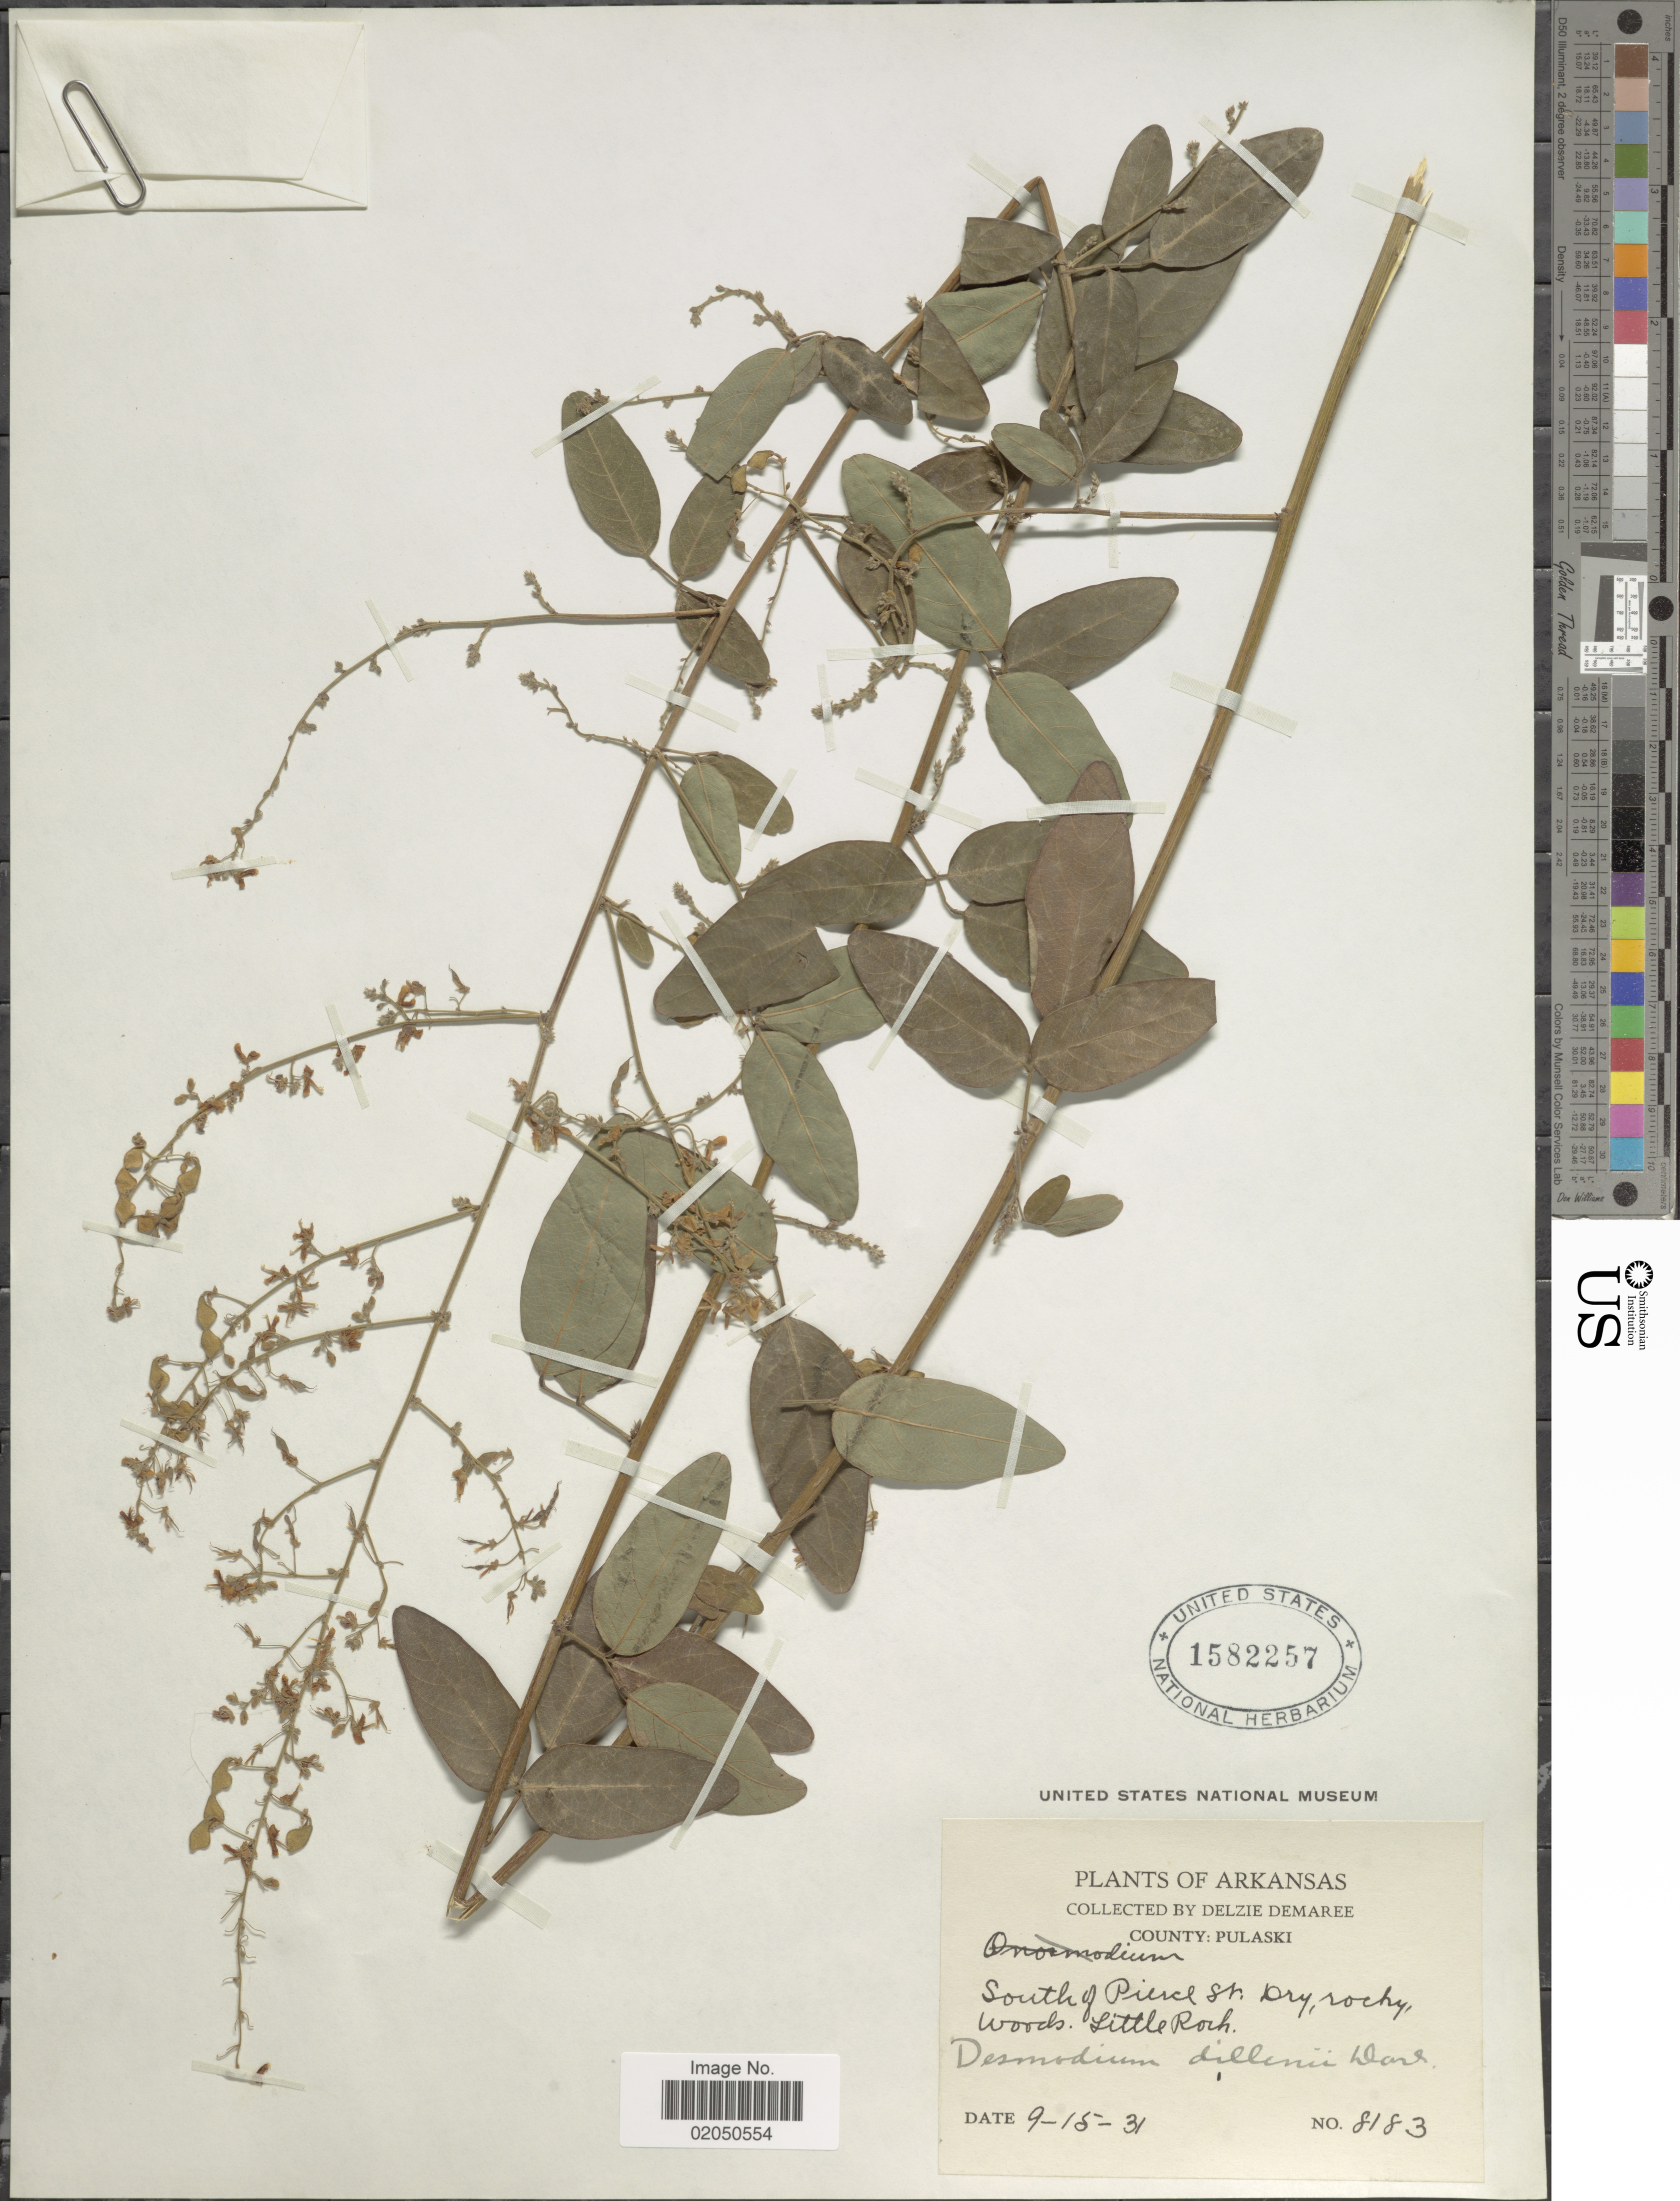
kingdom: Plantae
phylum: Tracheophyta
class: Magnoliopsida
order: Fabales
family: Fabaceae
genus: Desmodium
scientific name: Desmodium glabellum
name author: (Michx.) DC.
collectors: D. Demaree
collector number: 8183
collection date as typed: Transcribed d/m/y: 15/9/31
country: United States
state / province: Arkansas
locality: County: Pulaski, South of Pierce St., Little Rock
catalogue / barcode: US 1582257